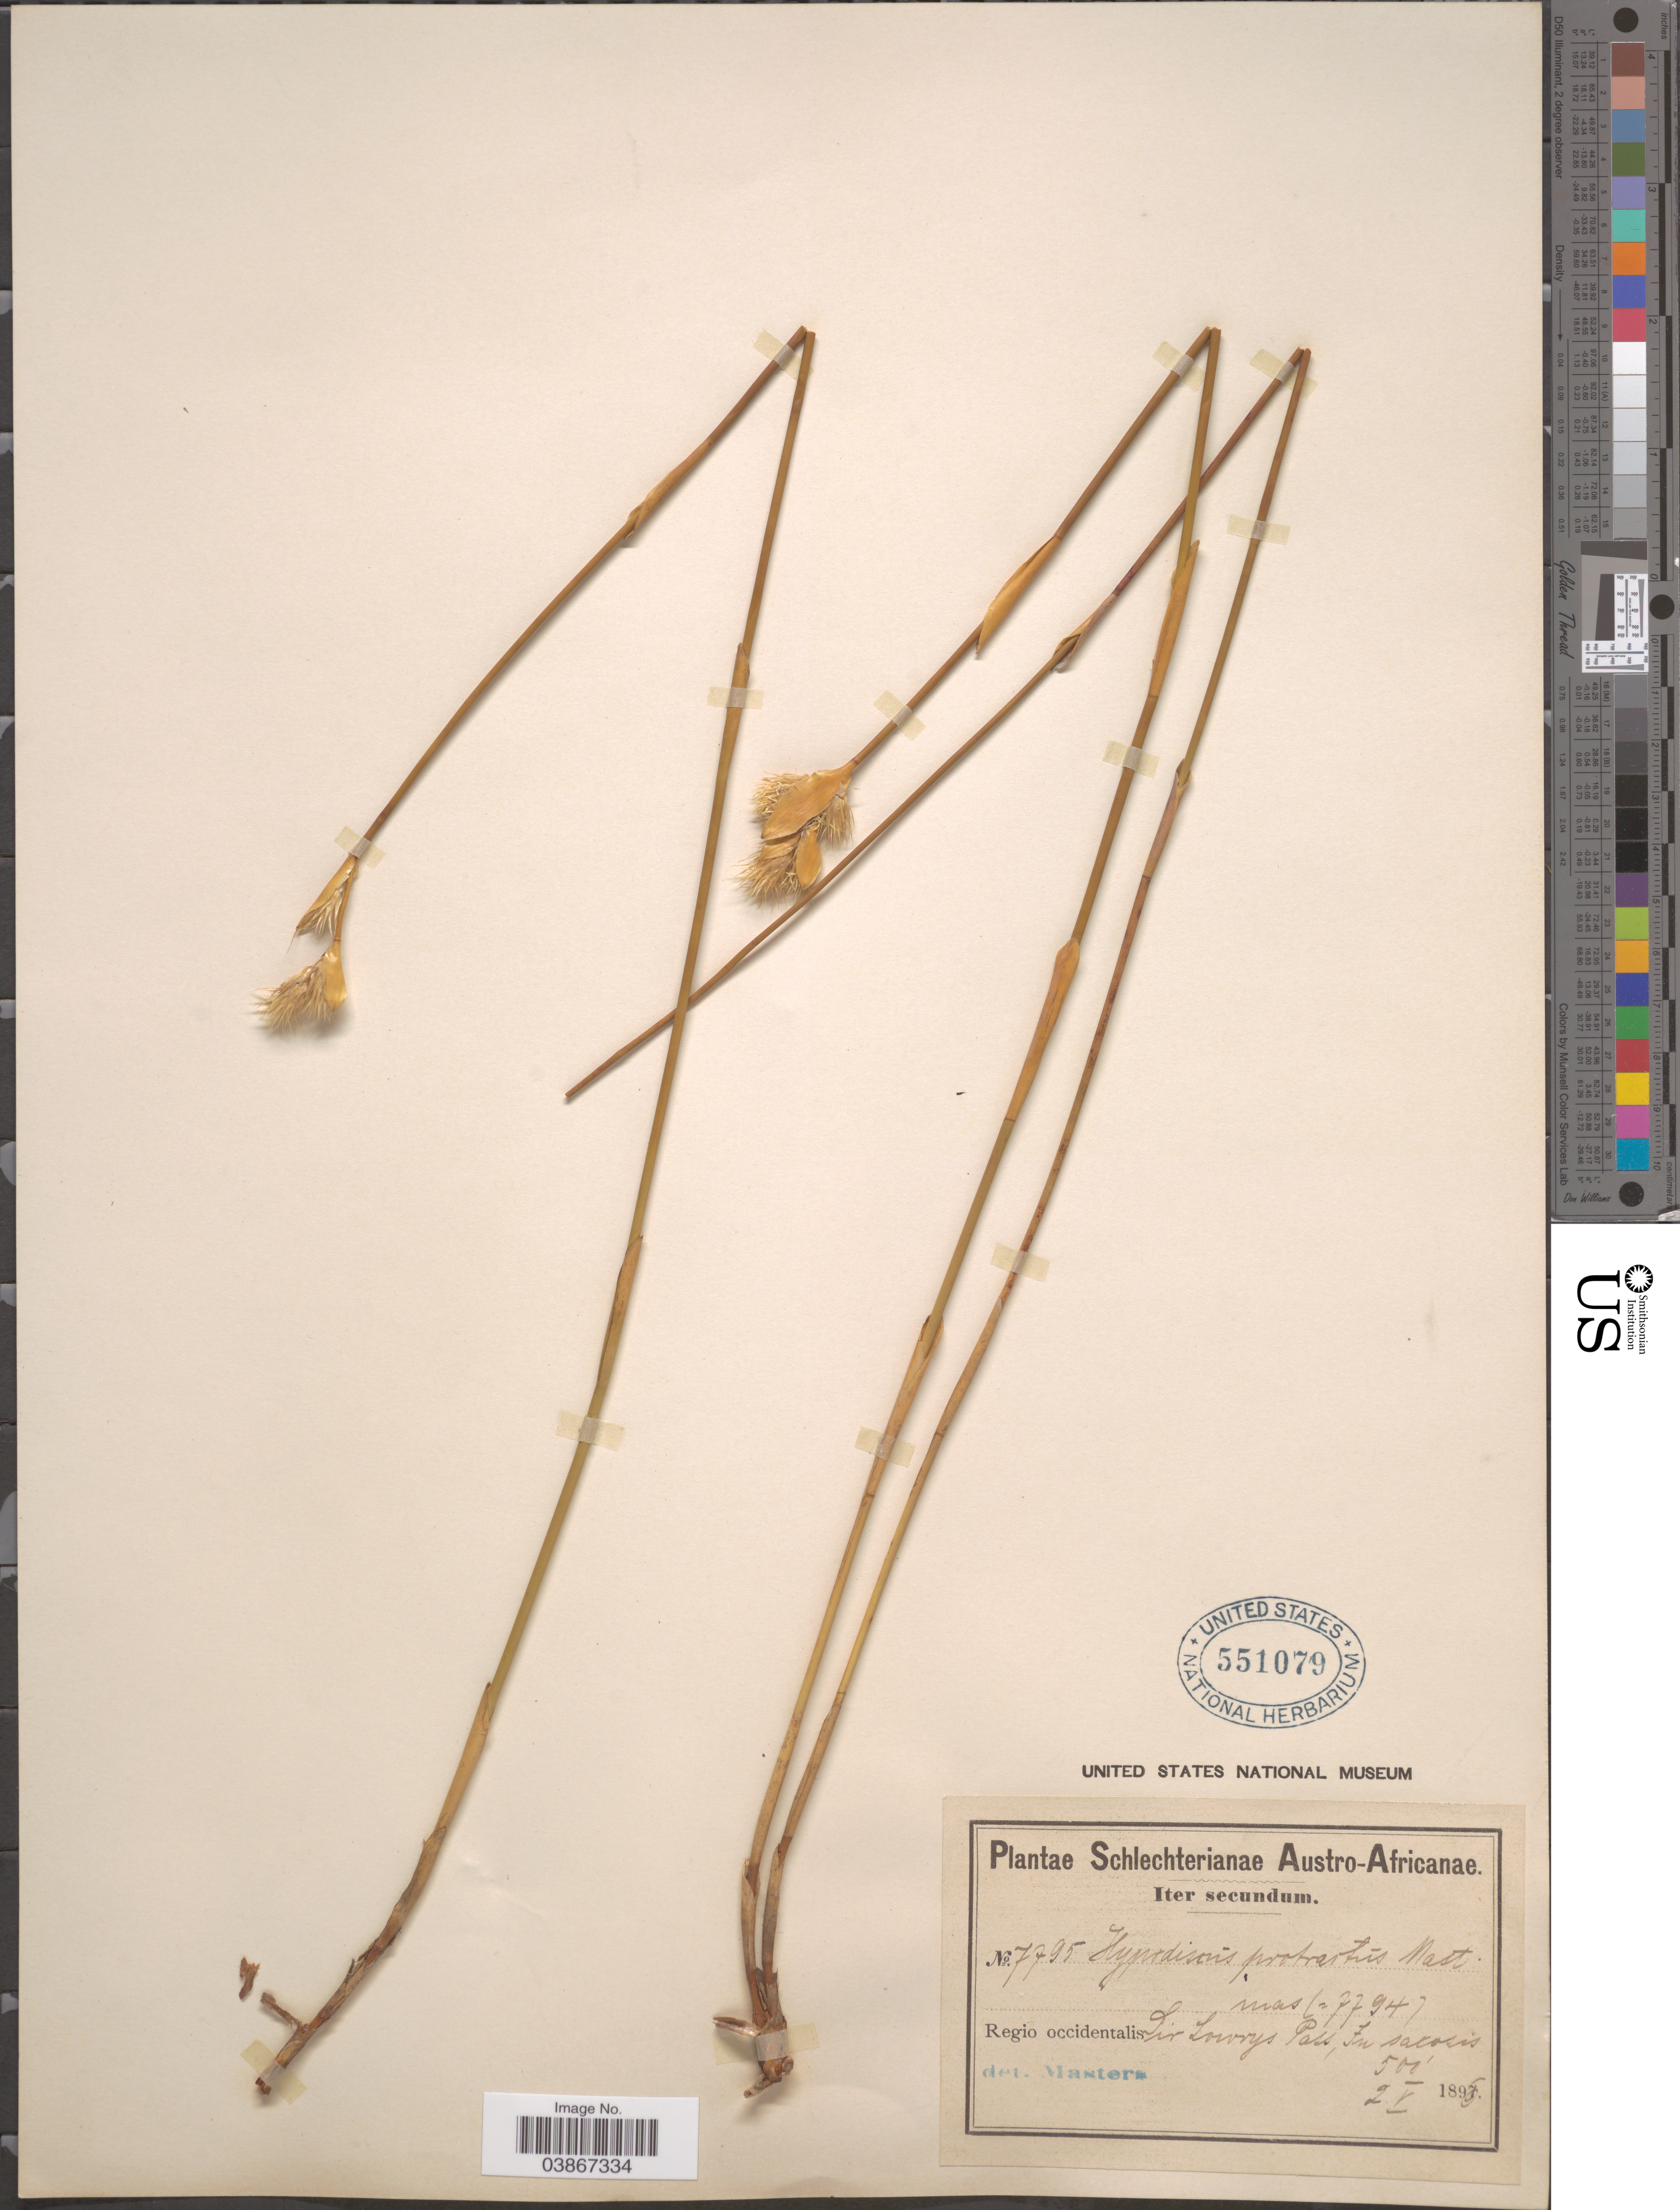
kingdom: Plantae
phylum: Tracheophyta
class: Liliopsida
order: Poales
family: Restionaceae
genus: Hypodiscus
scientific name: Hypodiscus protractus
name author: Mast.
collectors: Schlechter, --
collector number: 7795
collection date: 1896-05-02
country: South Africa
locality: Austro-Africanae. Regio occidentalis: Sir Lowrys Pass. In saxosis.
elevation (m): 152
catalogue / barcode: US 551079